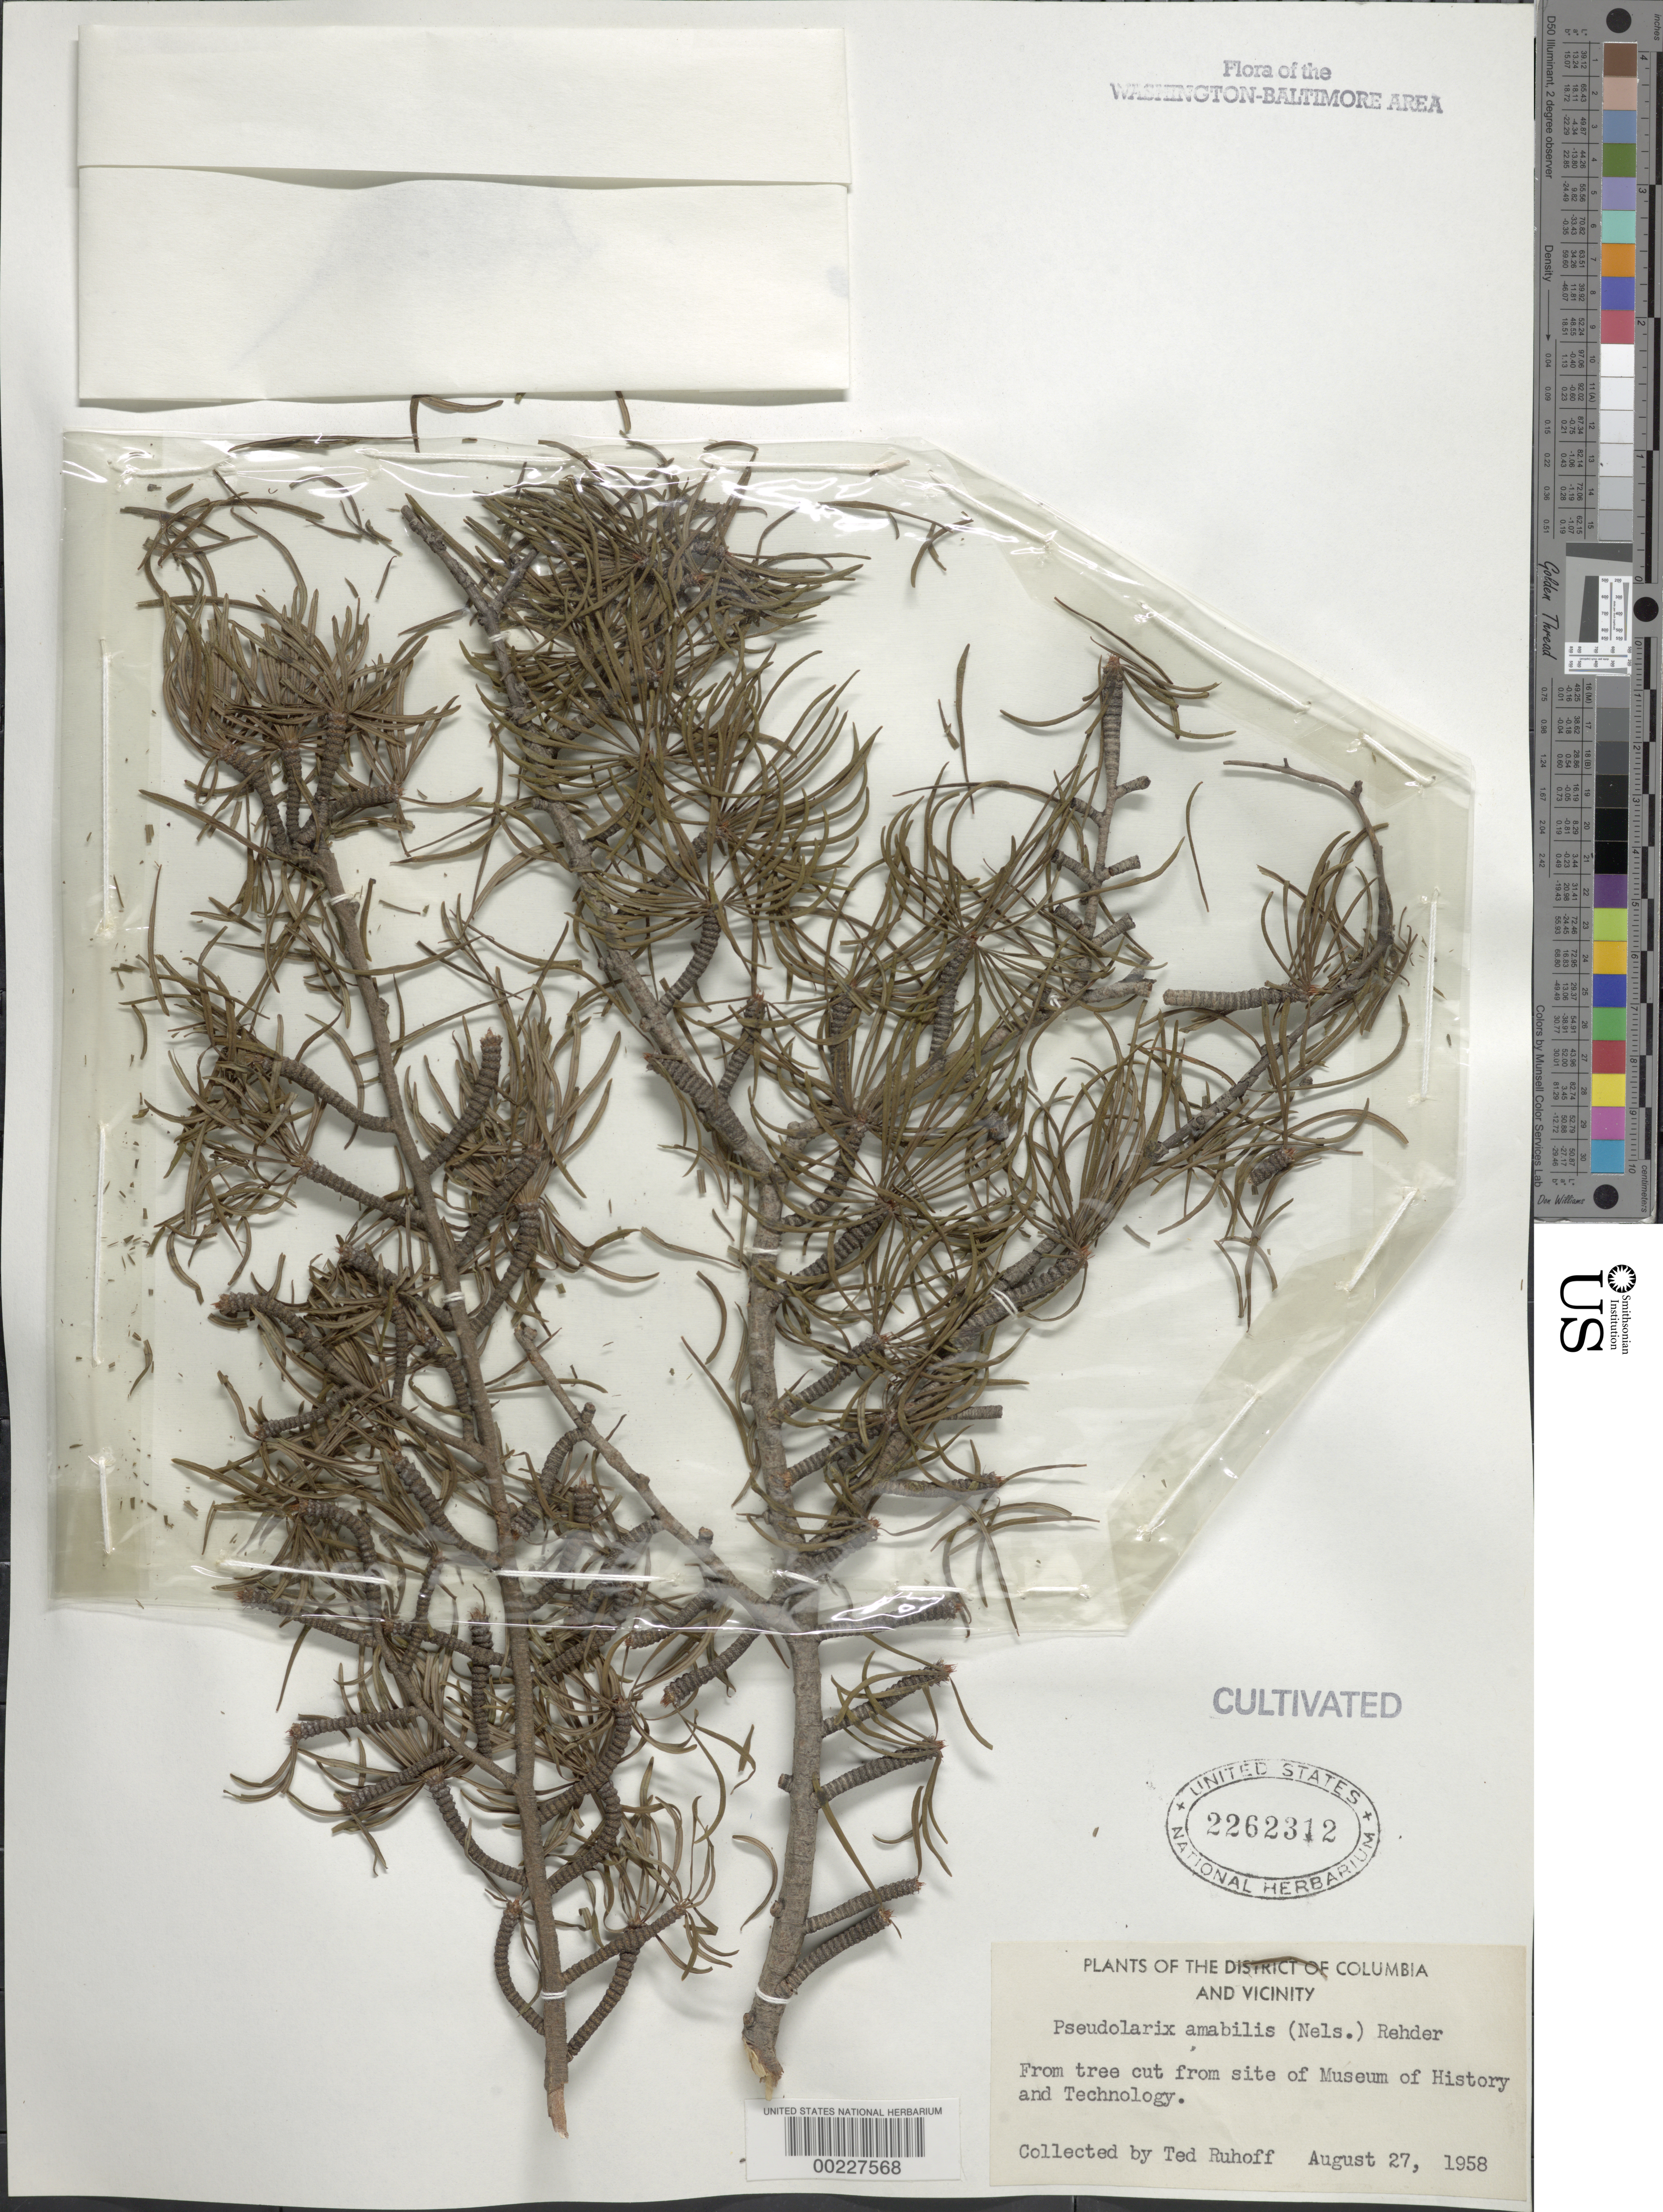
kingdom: Plantae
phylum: Tracheophyta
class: Pinopsida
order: Pinales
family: Pinaceae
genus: Pseudolarix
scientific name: Pseudolarix amabilis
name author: Rehder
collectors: T. Ruhoff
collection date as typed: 27 Aug 1958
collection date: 1958-08-27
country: United States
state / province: District of Columbia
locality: Site of Museum of History and Technology (American History)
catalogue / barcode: US 2262312